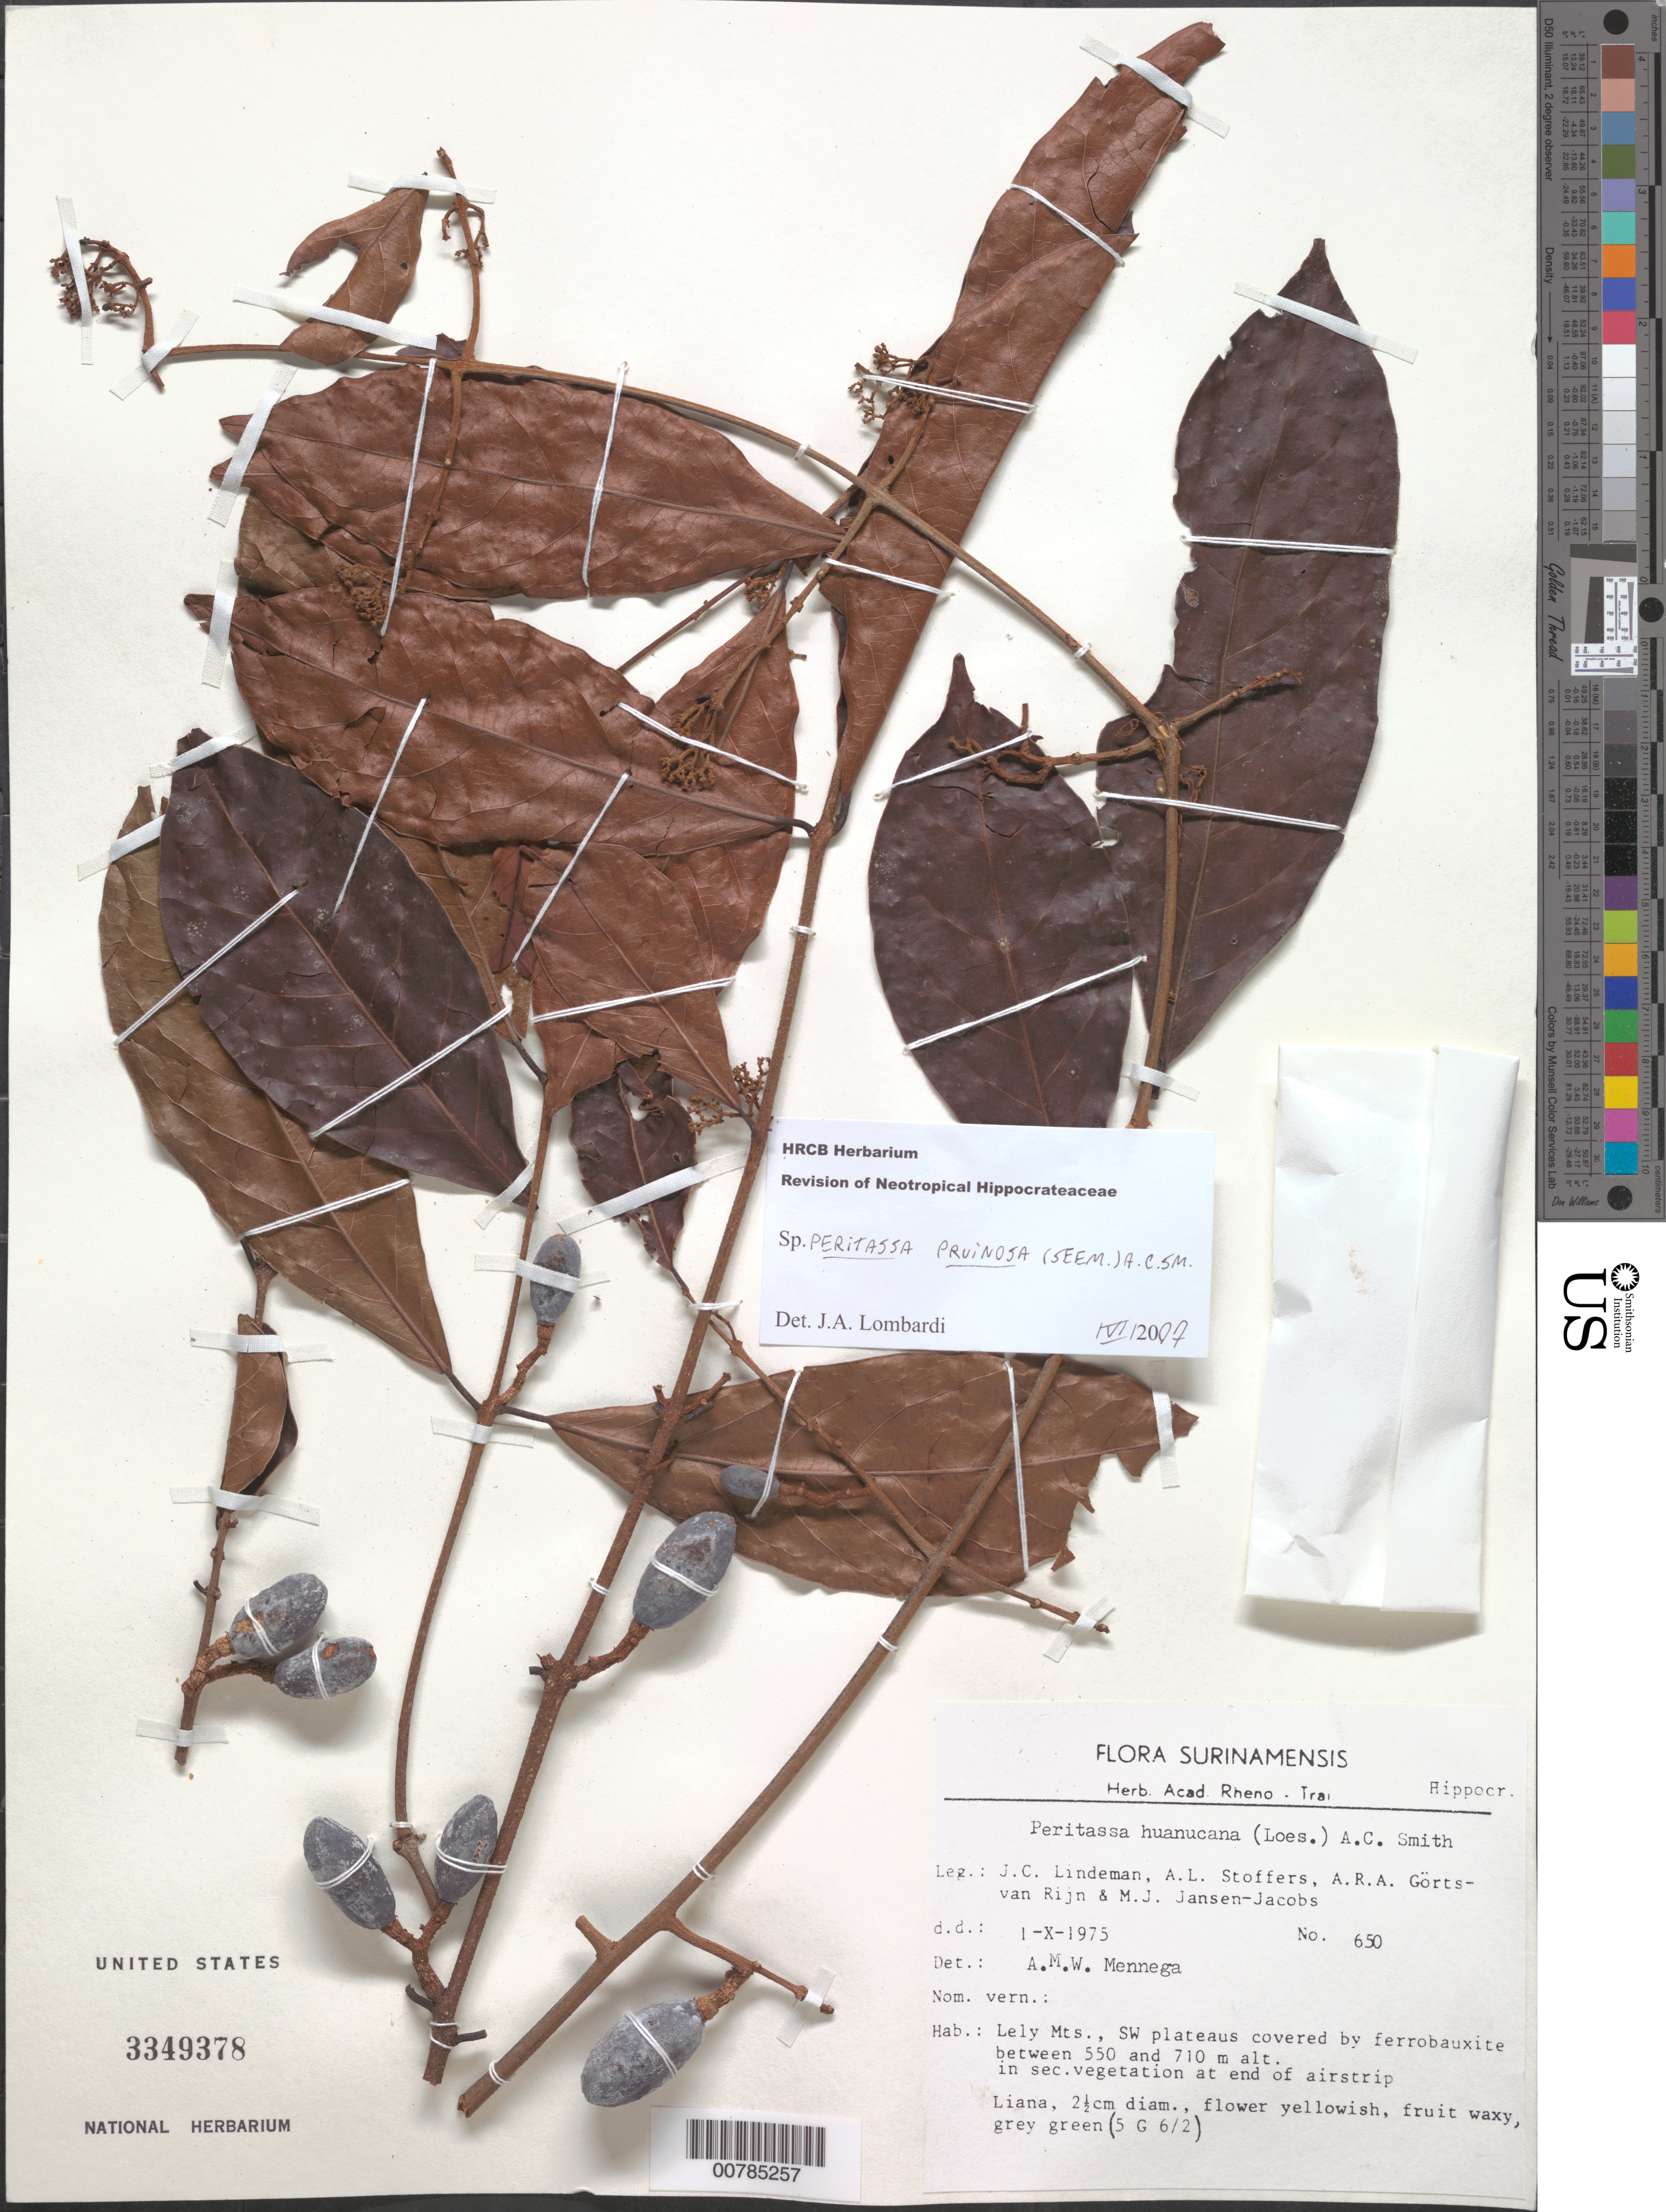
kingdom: Plantae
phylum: Tracheophyta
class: Magnoliopsida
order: Celastrales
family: Celastraceae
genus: Peritassa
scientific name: Peritassa pruinosa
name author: (Seem.) A.C. Sm.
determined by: Lombardi, Julio A.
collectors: J. C. Lindeman, A. Stoffers, A. .R. A. Görts-van Rijn & M. J. Jansen-Jacobs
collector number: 75 650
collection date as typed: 1-Oct-75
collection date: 1975-10-01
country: Suriname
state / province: Marowijne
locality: Lely Mts., SW plateaus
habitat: Plateaus covered by ferrobauxite, secondary vegetation at end of airstrip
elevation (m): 550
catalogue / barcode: US 3349378